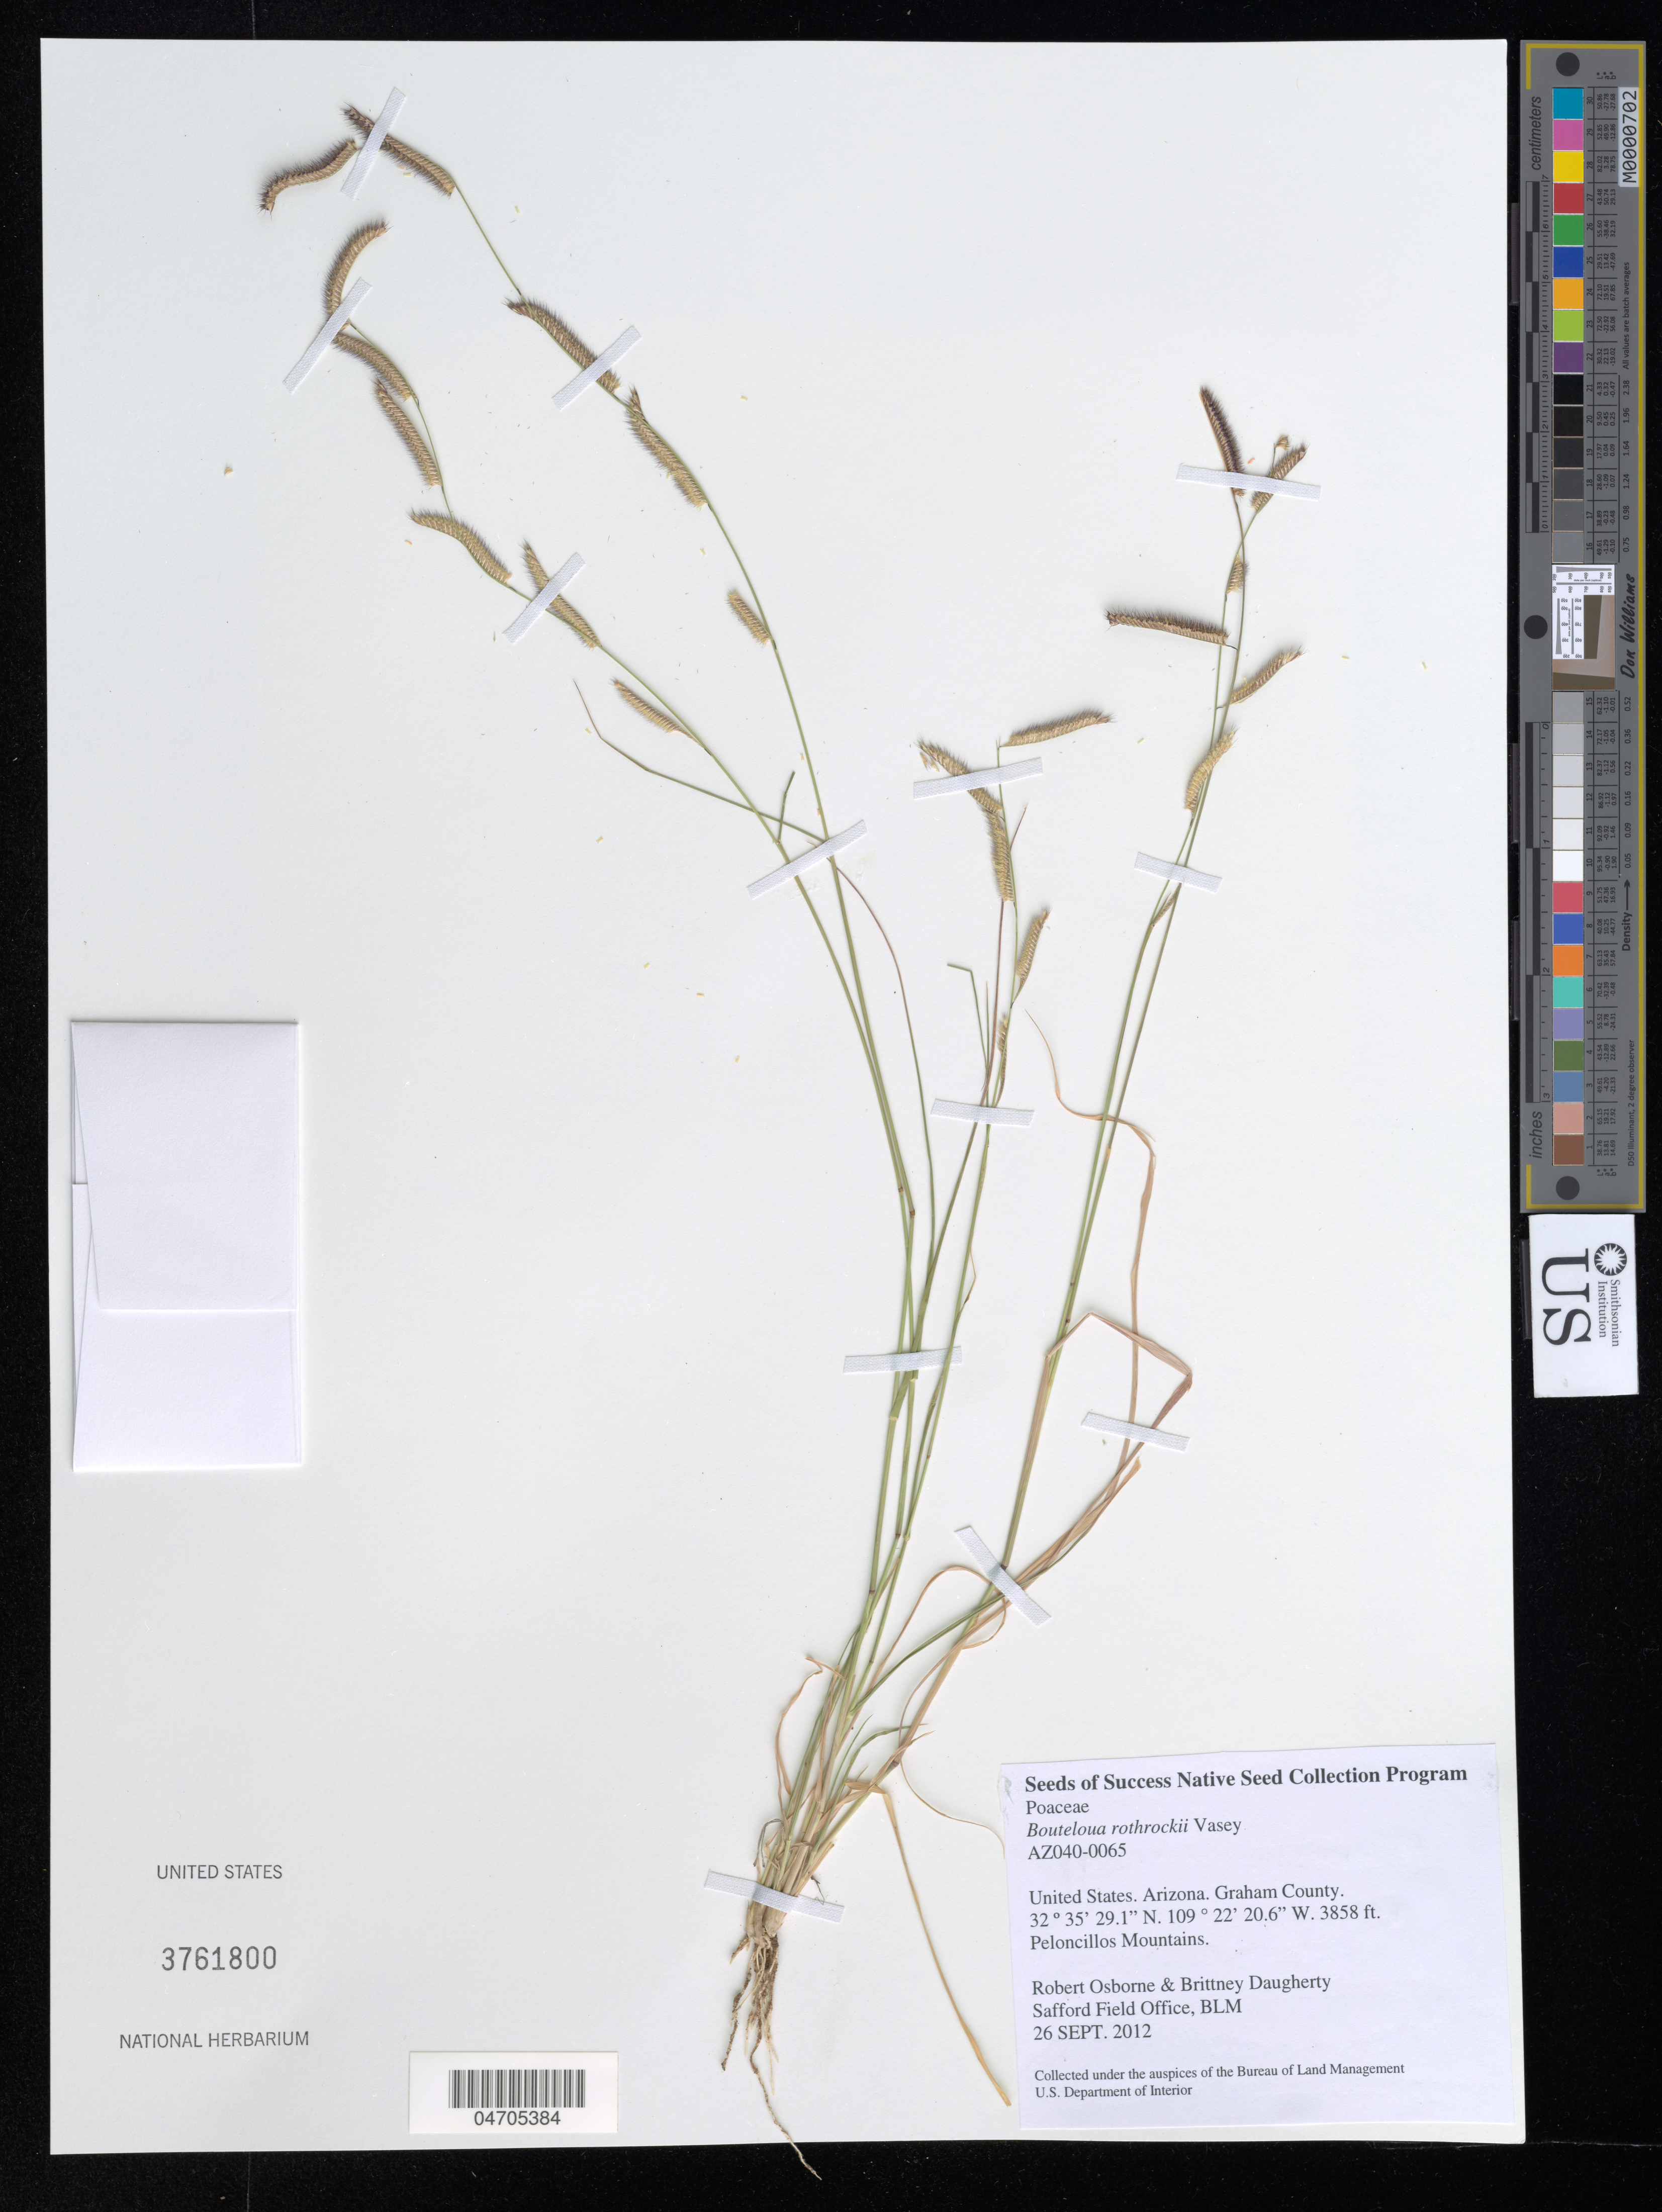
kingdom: Plantae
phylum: Tracheophyta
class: Liliopsida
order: Poales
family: Poaceae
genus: Bouteloua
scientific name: Bouteloua rothrockii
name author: Vasey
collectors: R. Osborne & B. Daugherty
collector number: AZ040-0065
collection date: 2012-09-26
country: United States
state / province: Arizona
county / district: Graham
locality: Graham County. Peloncillos Mountains.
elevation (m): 1176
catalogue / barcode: US 3761800